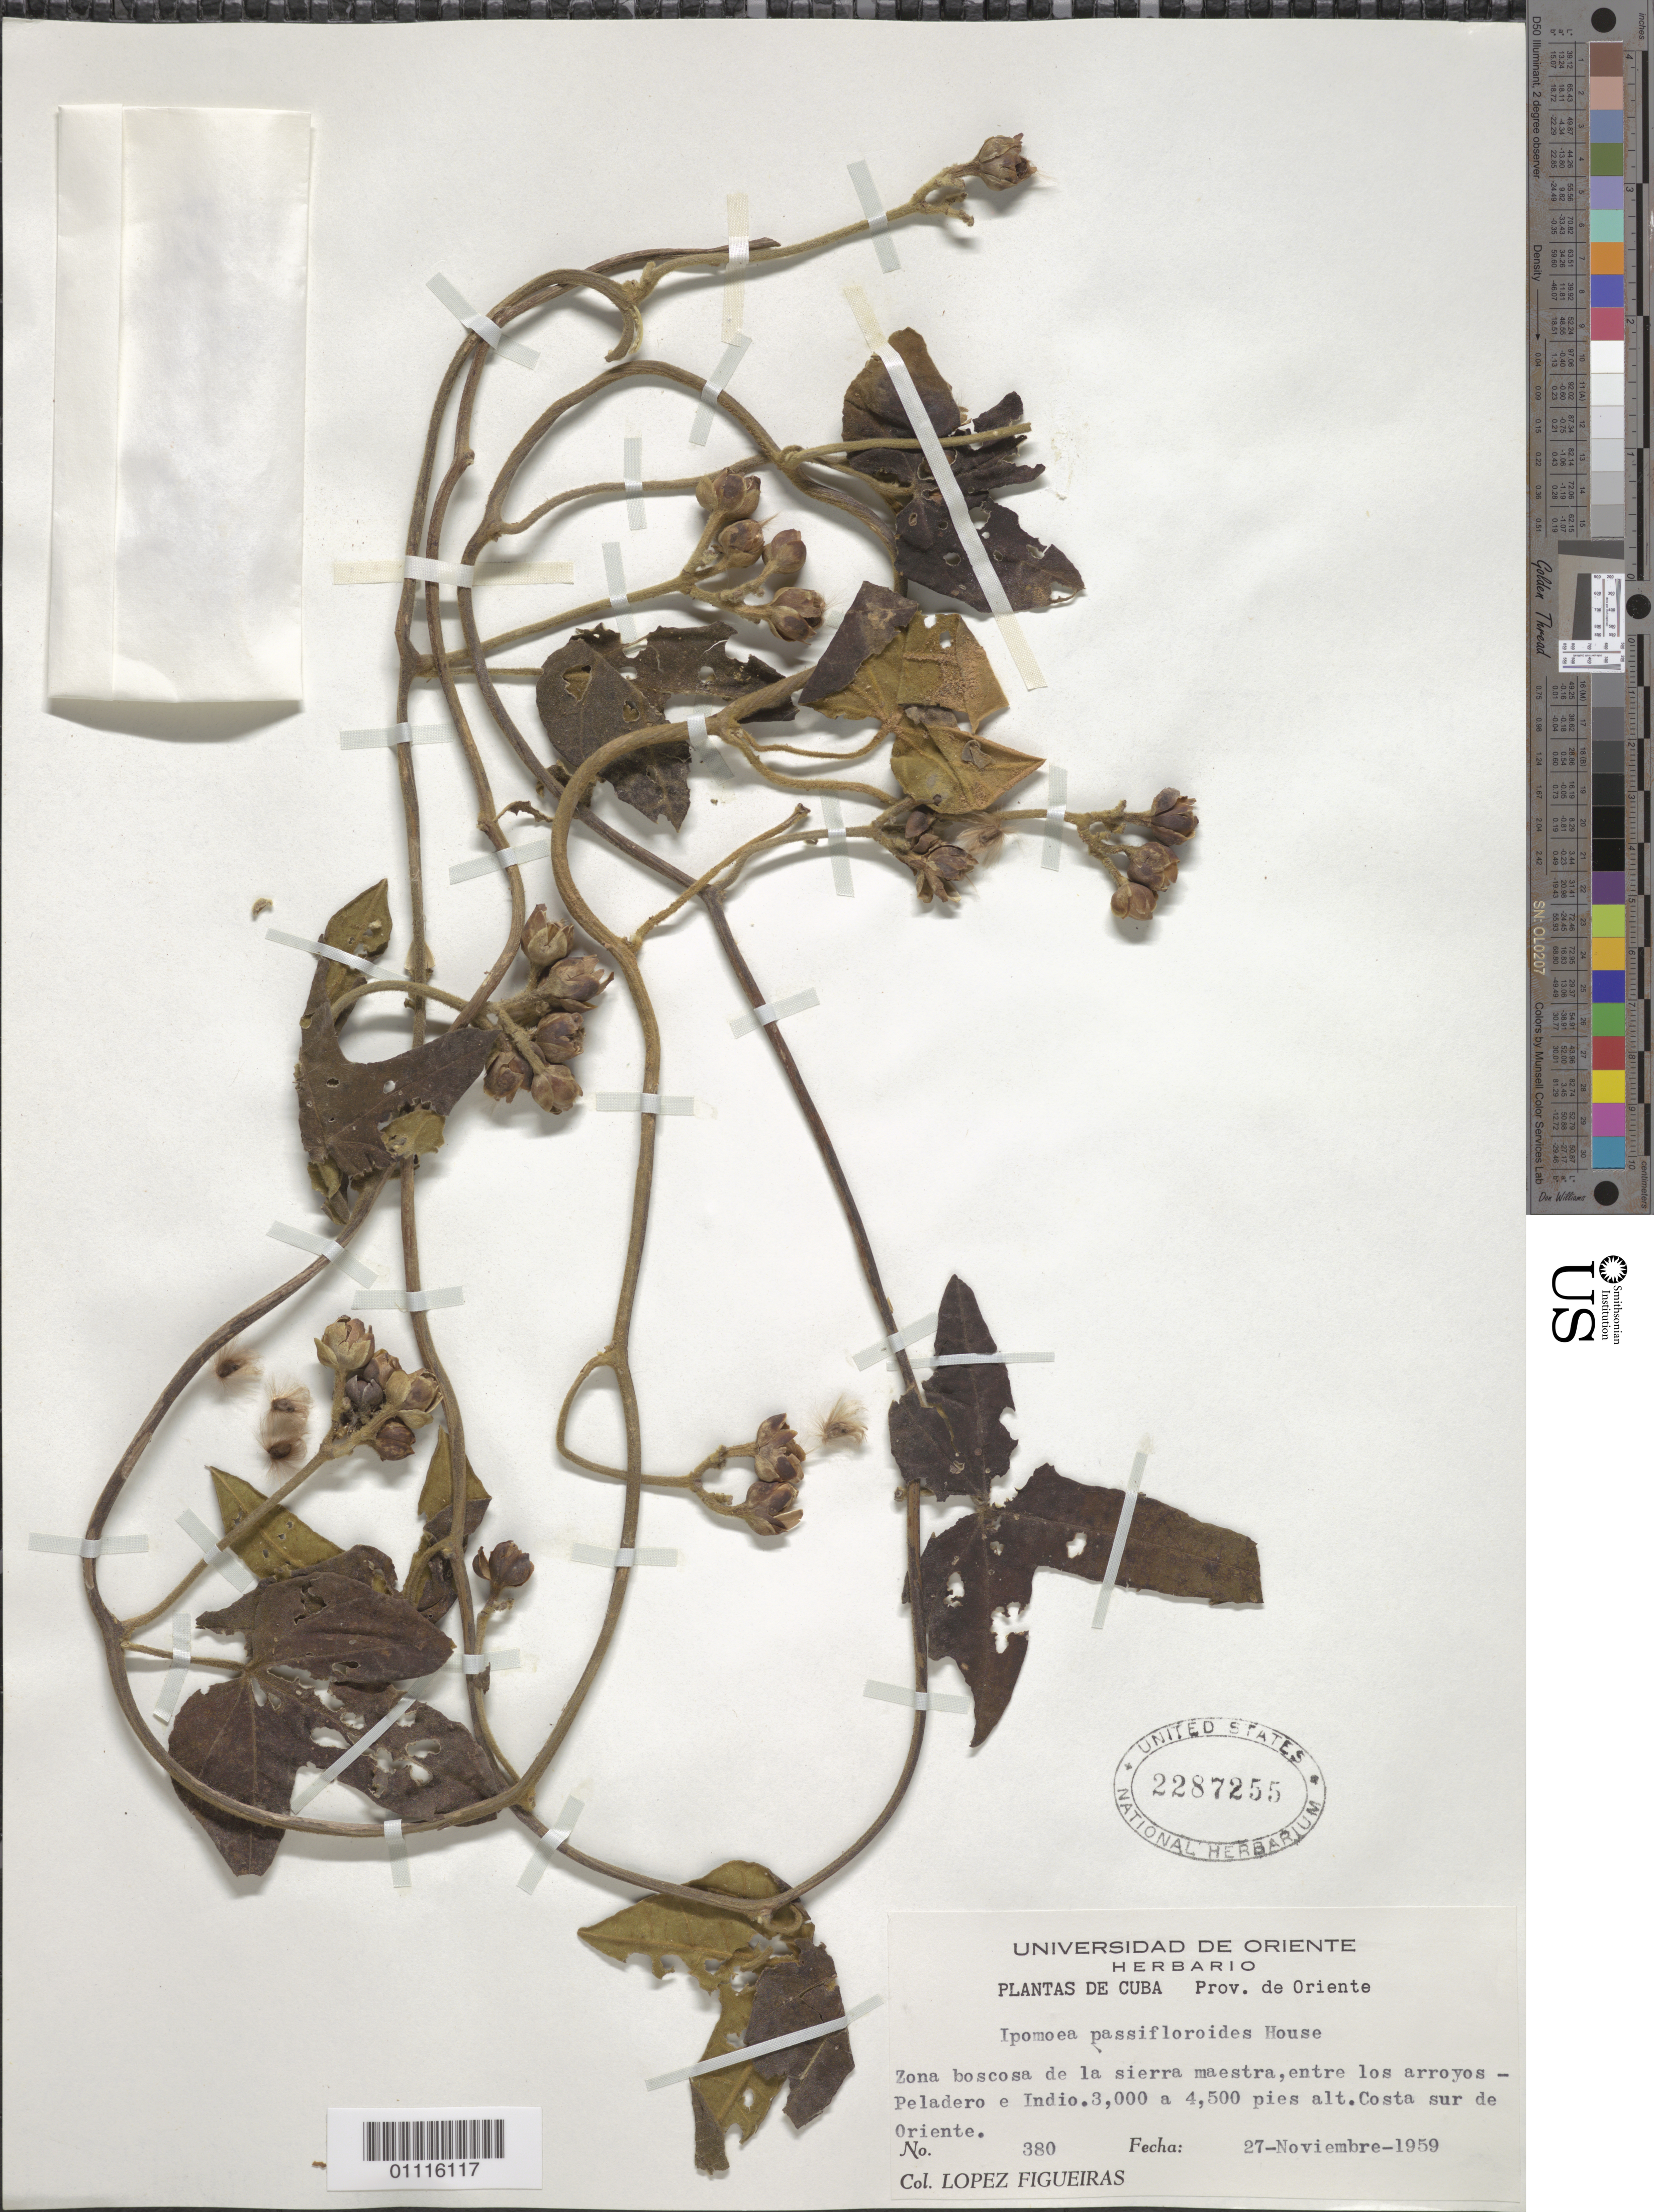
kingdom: Plantae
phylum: Tracheophyta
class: Magnoliopsida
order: Solanales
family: Convolvulaceae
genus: Ipomoea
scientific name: Ipomoea passifloroides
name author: House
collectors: M. López Figueiras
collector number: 380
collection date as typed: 27 Nov 1959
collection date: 1959-11-27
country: Cuba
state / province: Holguín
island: Cuba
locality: Zona boscosa de la sierra maestra, entre los arroyos Peladero e Indio, Costa sur de Oriente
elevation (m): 914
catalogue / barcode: US 2287255